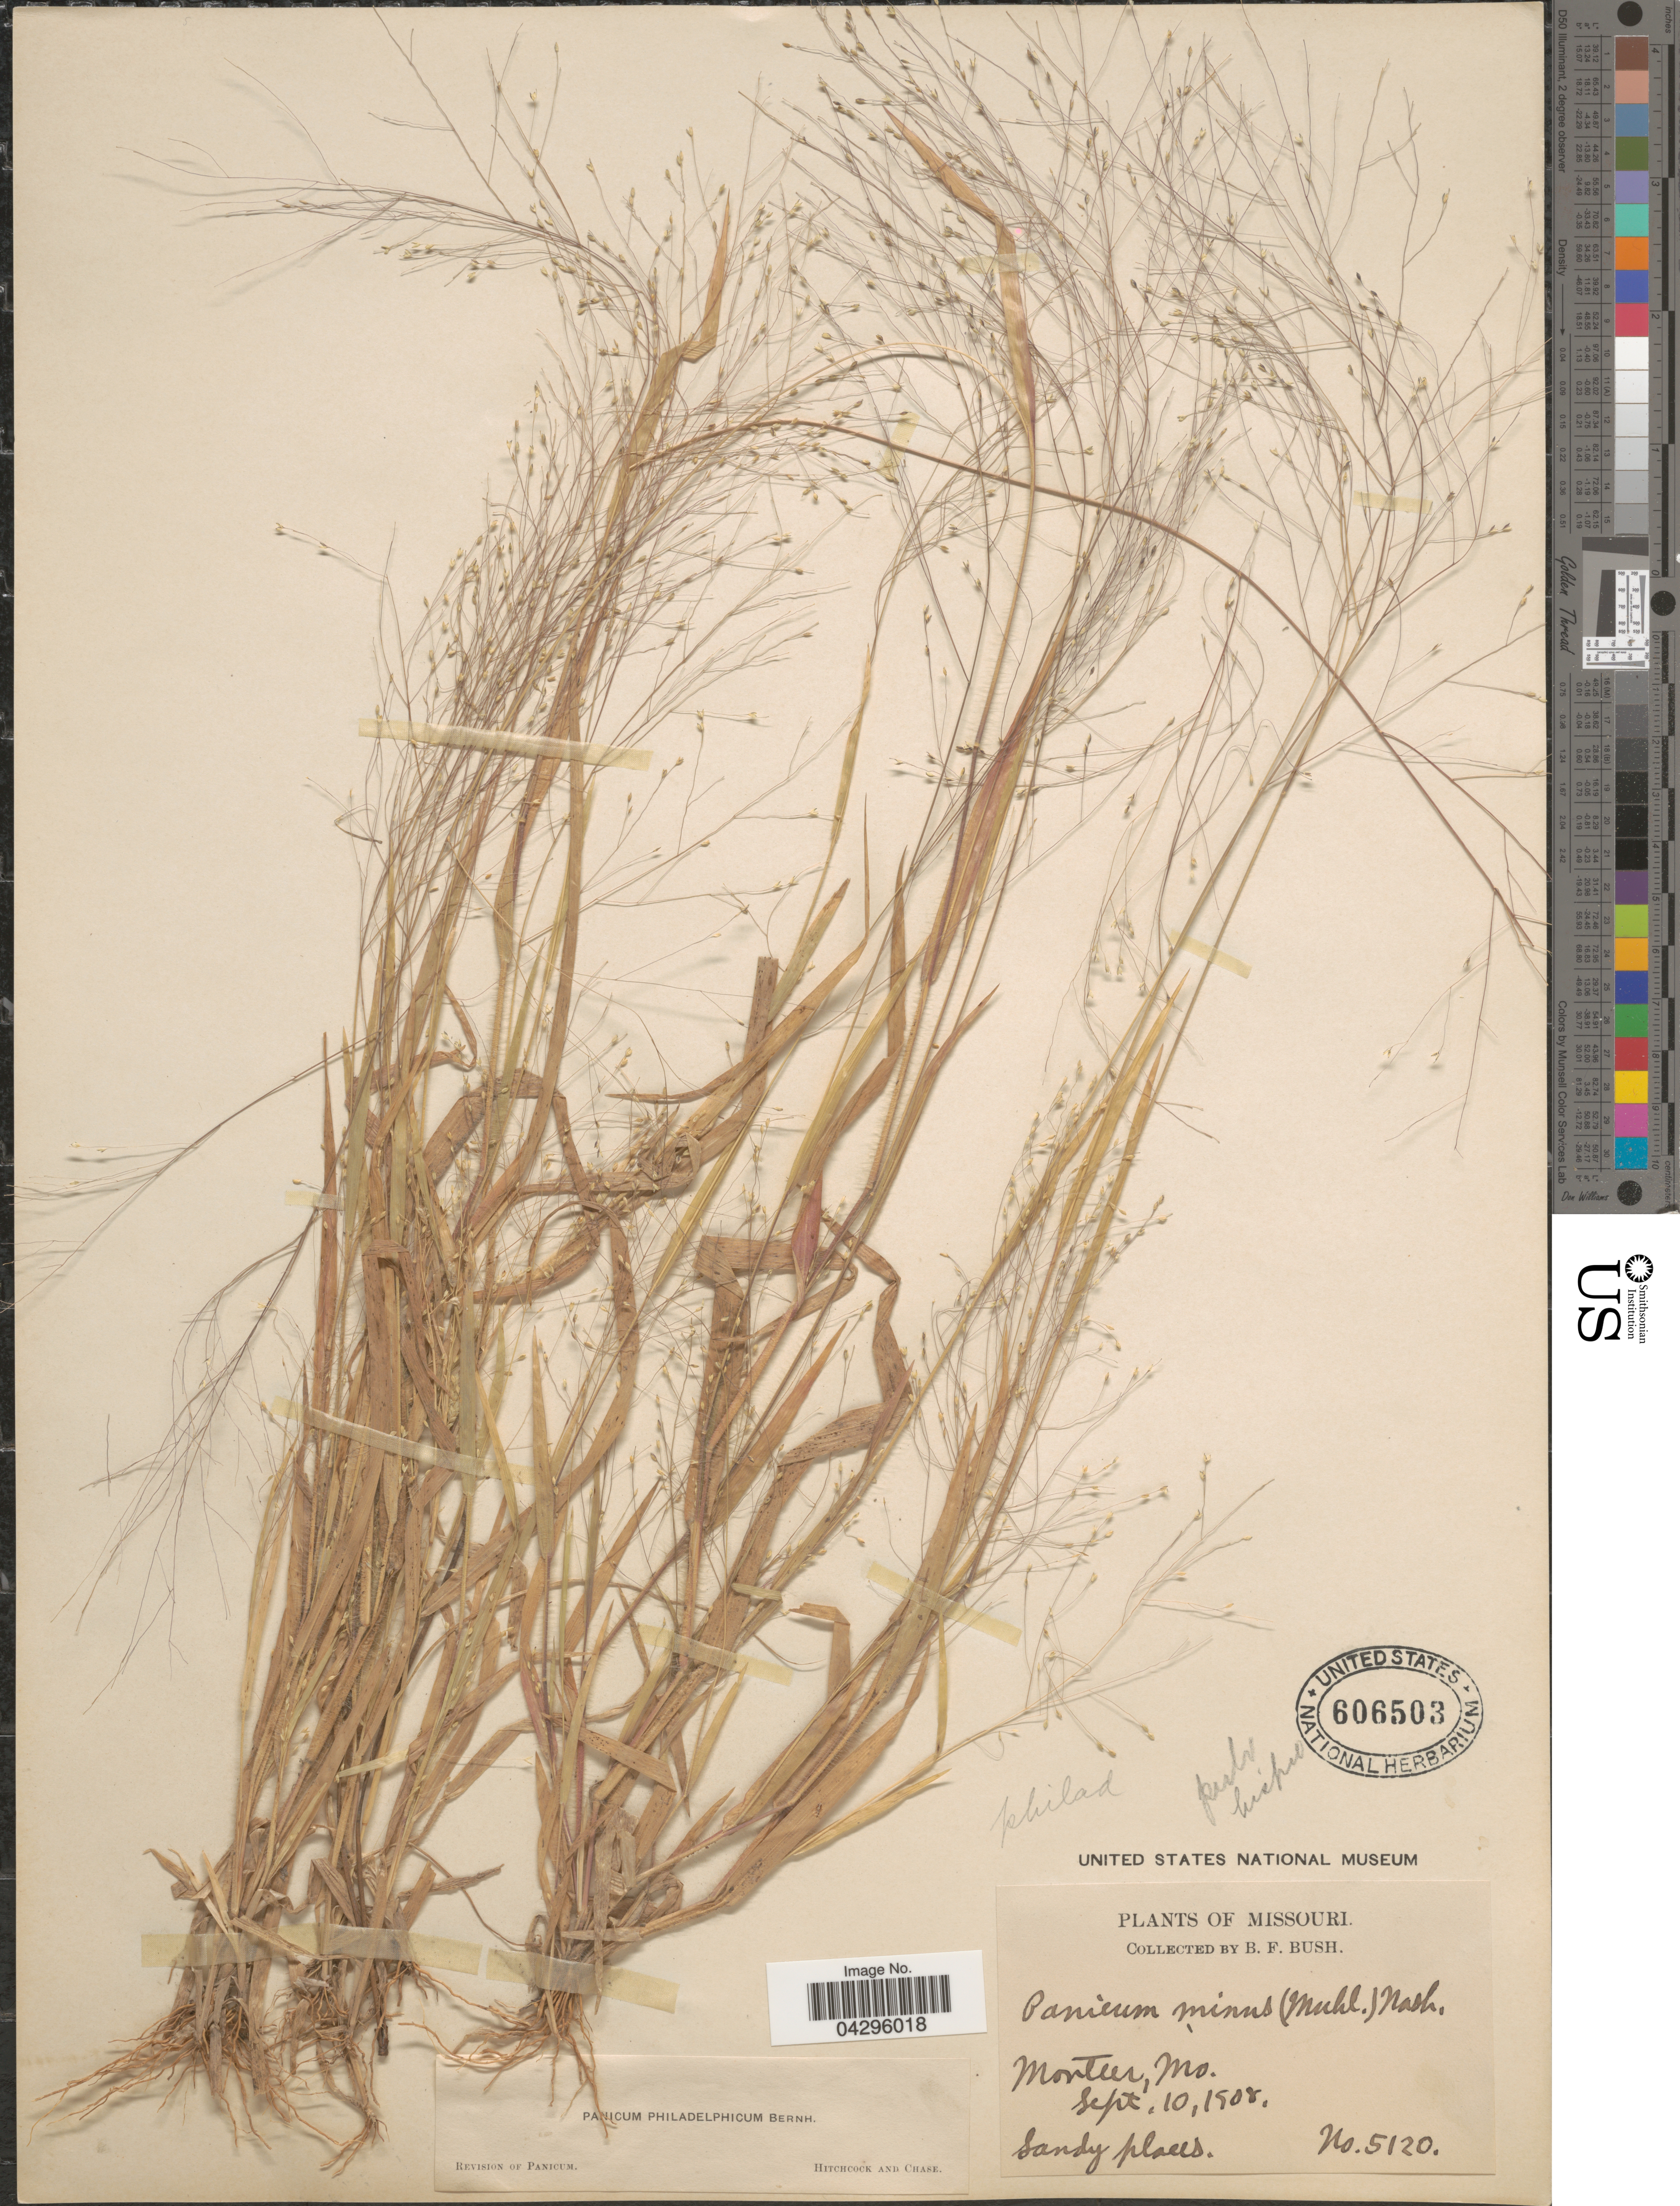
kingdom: Plantae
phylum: Tracheophyta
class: Liliopsida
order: Poales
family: Poaceae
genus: Panicum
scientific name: Panicum philadelphicum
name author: Bernh. ex Trin.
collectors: B. F. Bush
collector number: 5120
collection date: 1908-09-10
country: United States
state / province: Missouri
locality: Monteer.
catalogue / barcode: US 606503